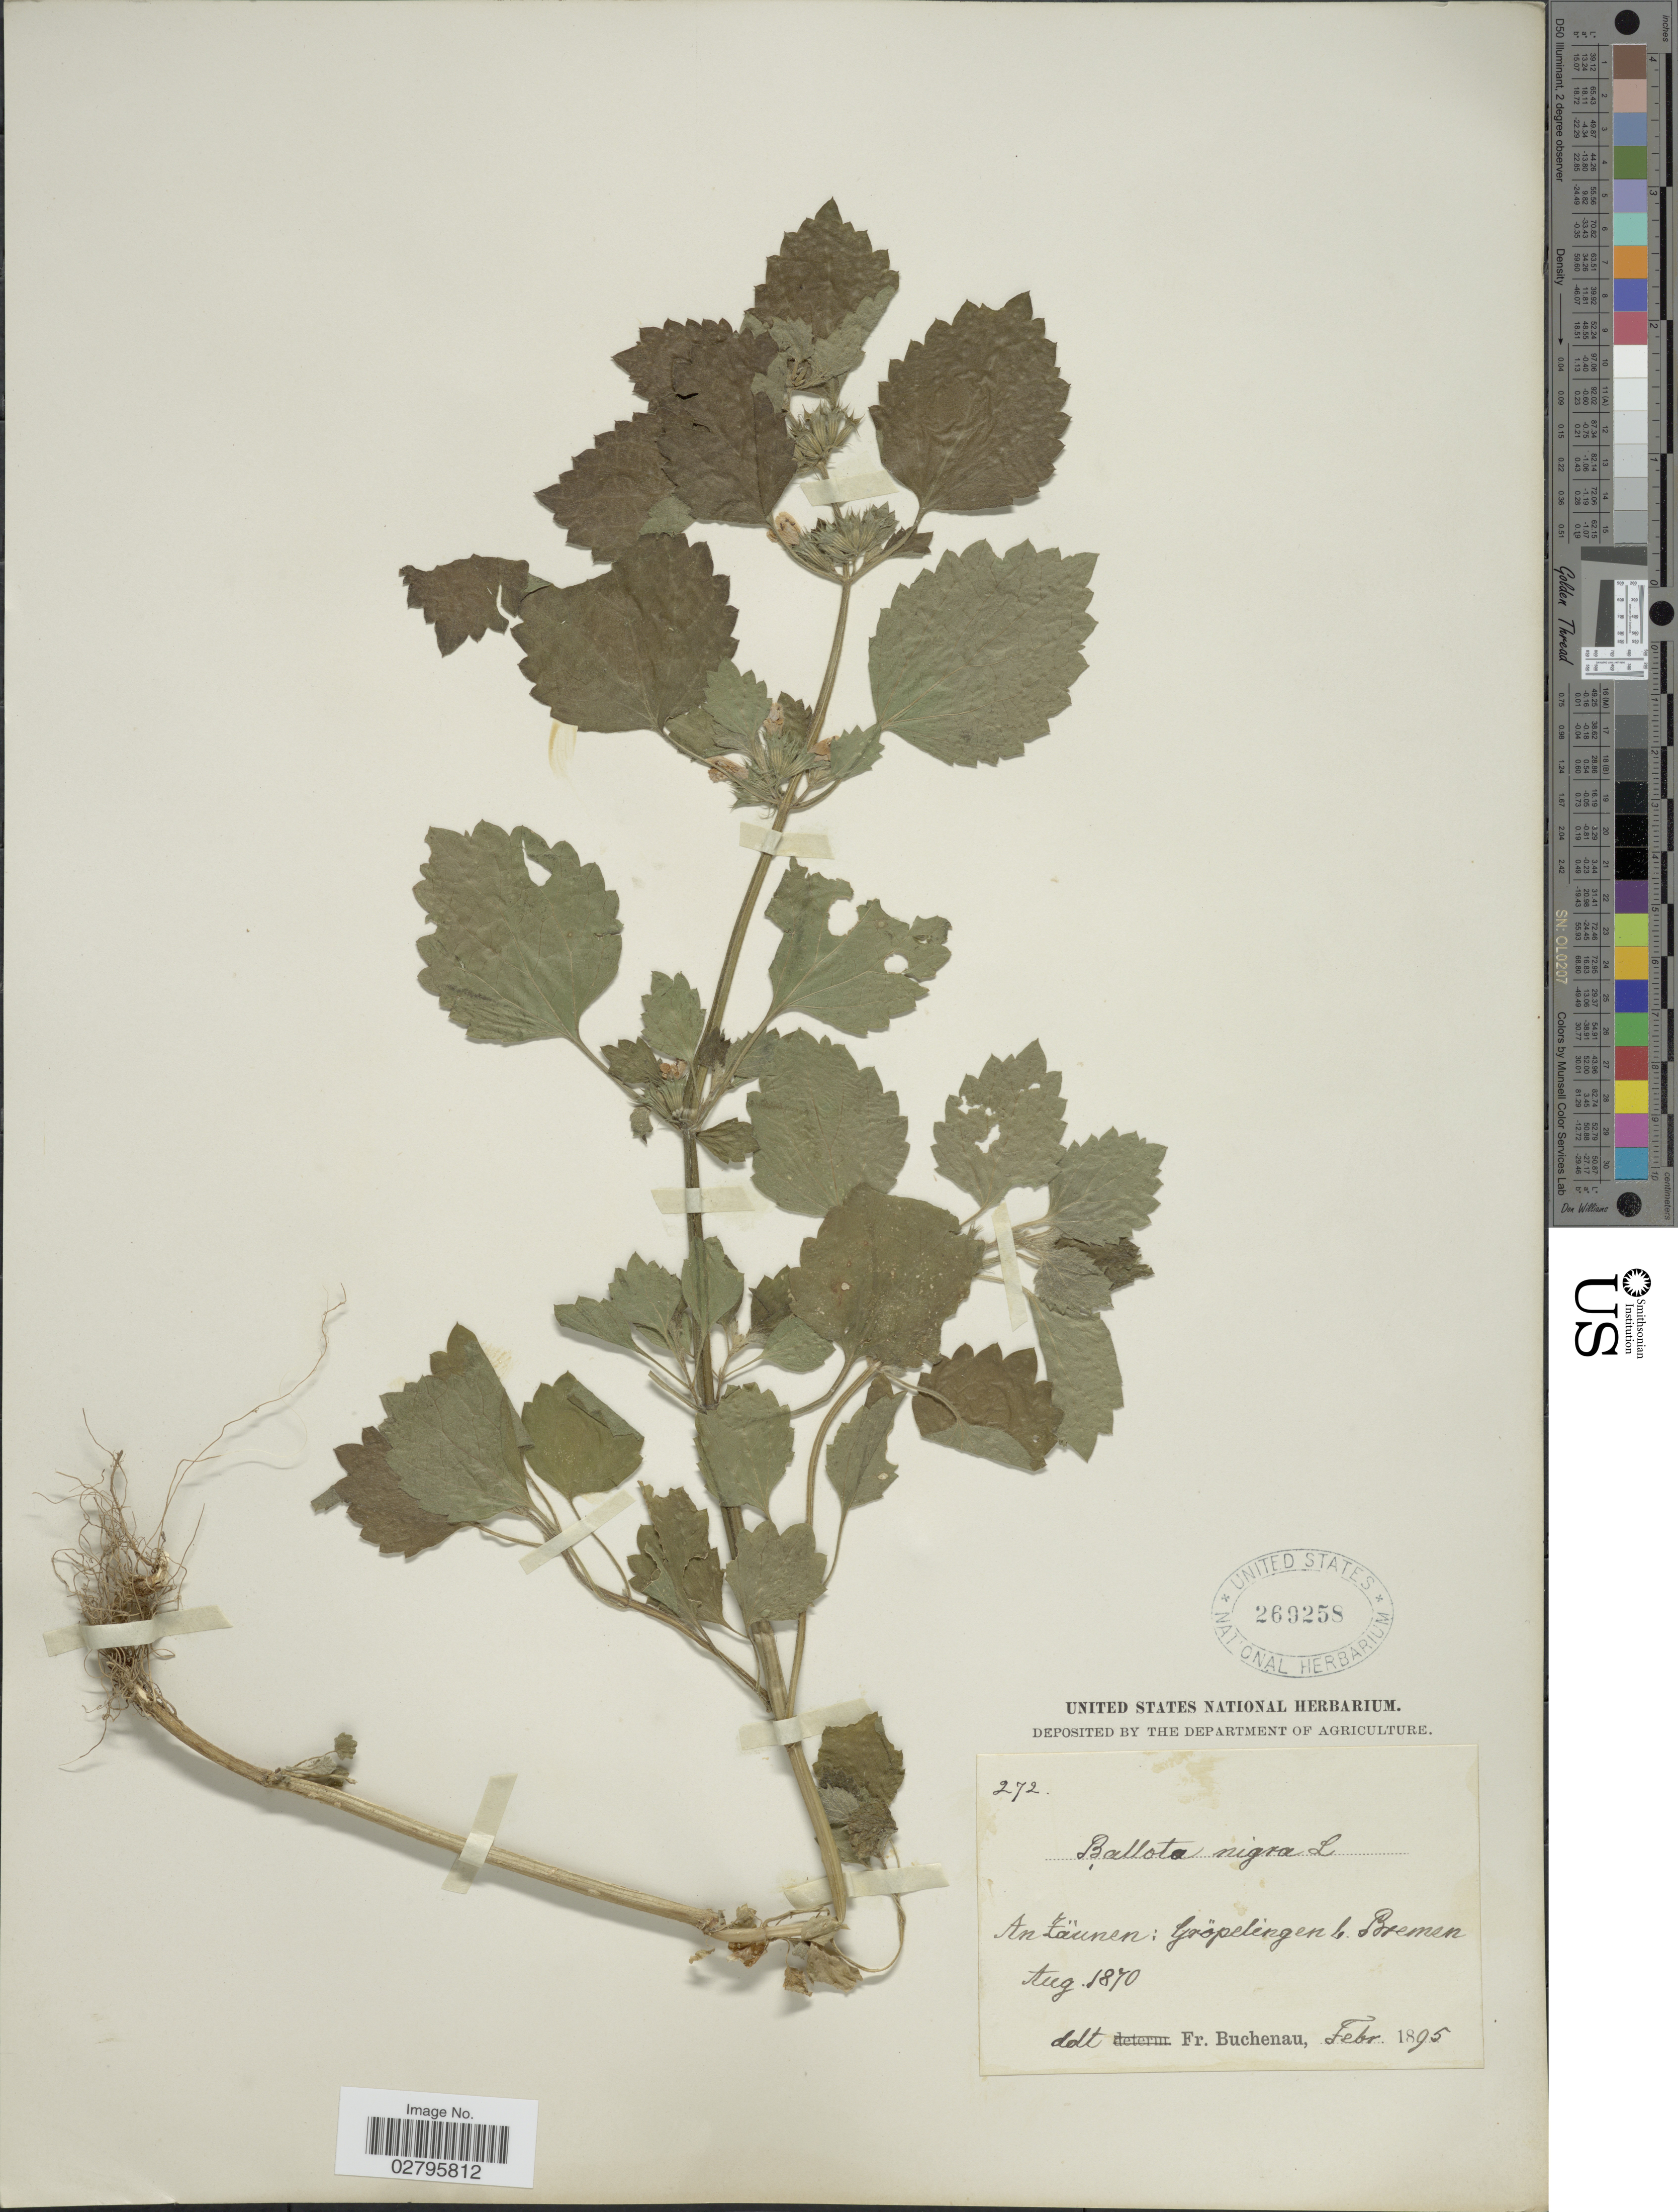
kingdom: Plantae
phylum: Tracheophyta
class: Magnoliopsida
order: Lamiales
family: Lamiaceae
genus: Ballota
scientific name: Ballota nigra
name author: L.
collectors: F. Buchenau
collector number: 272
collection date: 1895-02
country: Germany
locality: An Zäunen: Gröpelingen l. Bremen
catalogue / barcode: US 269258